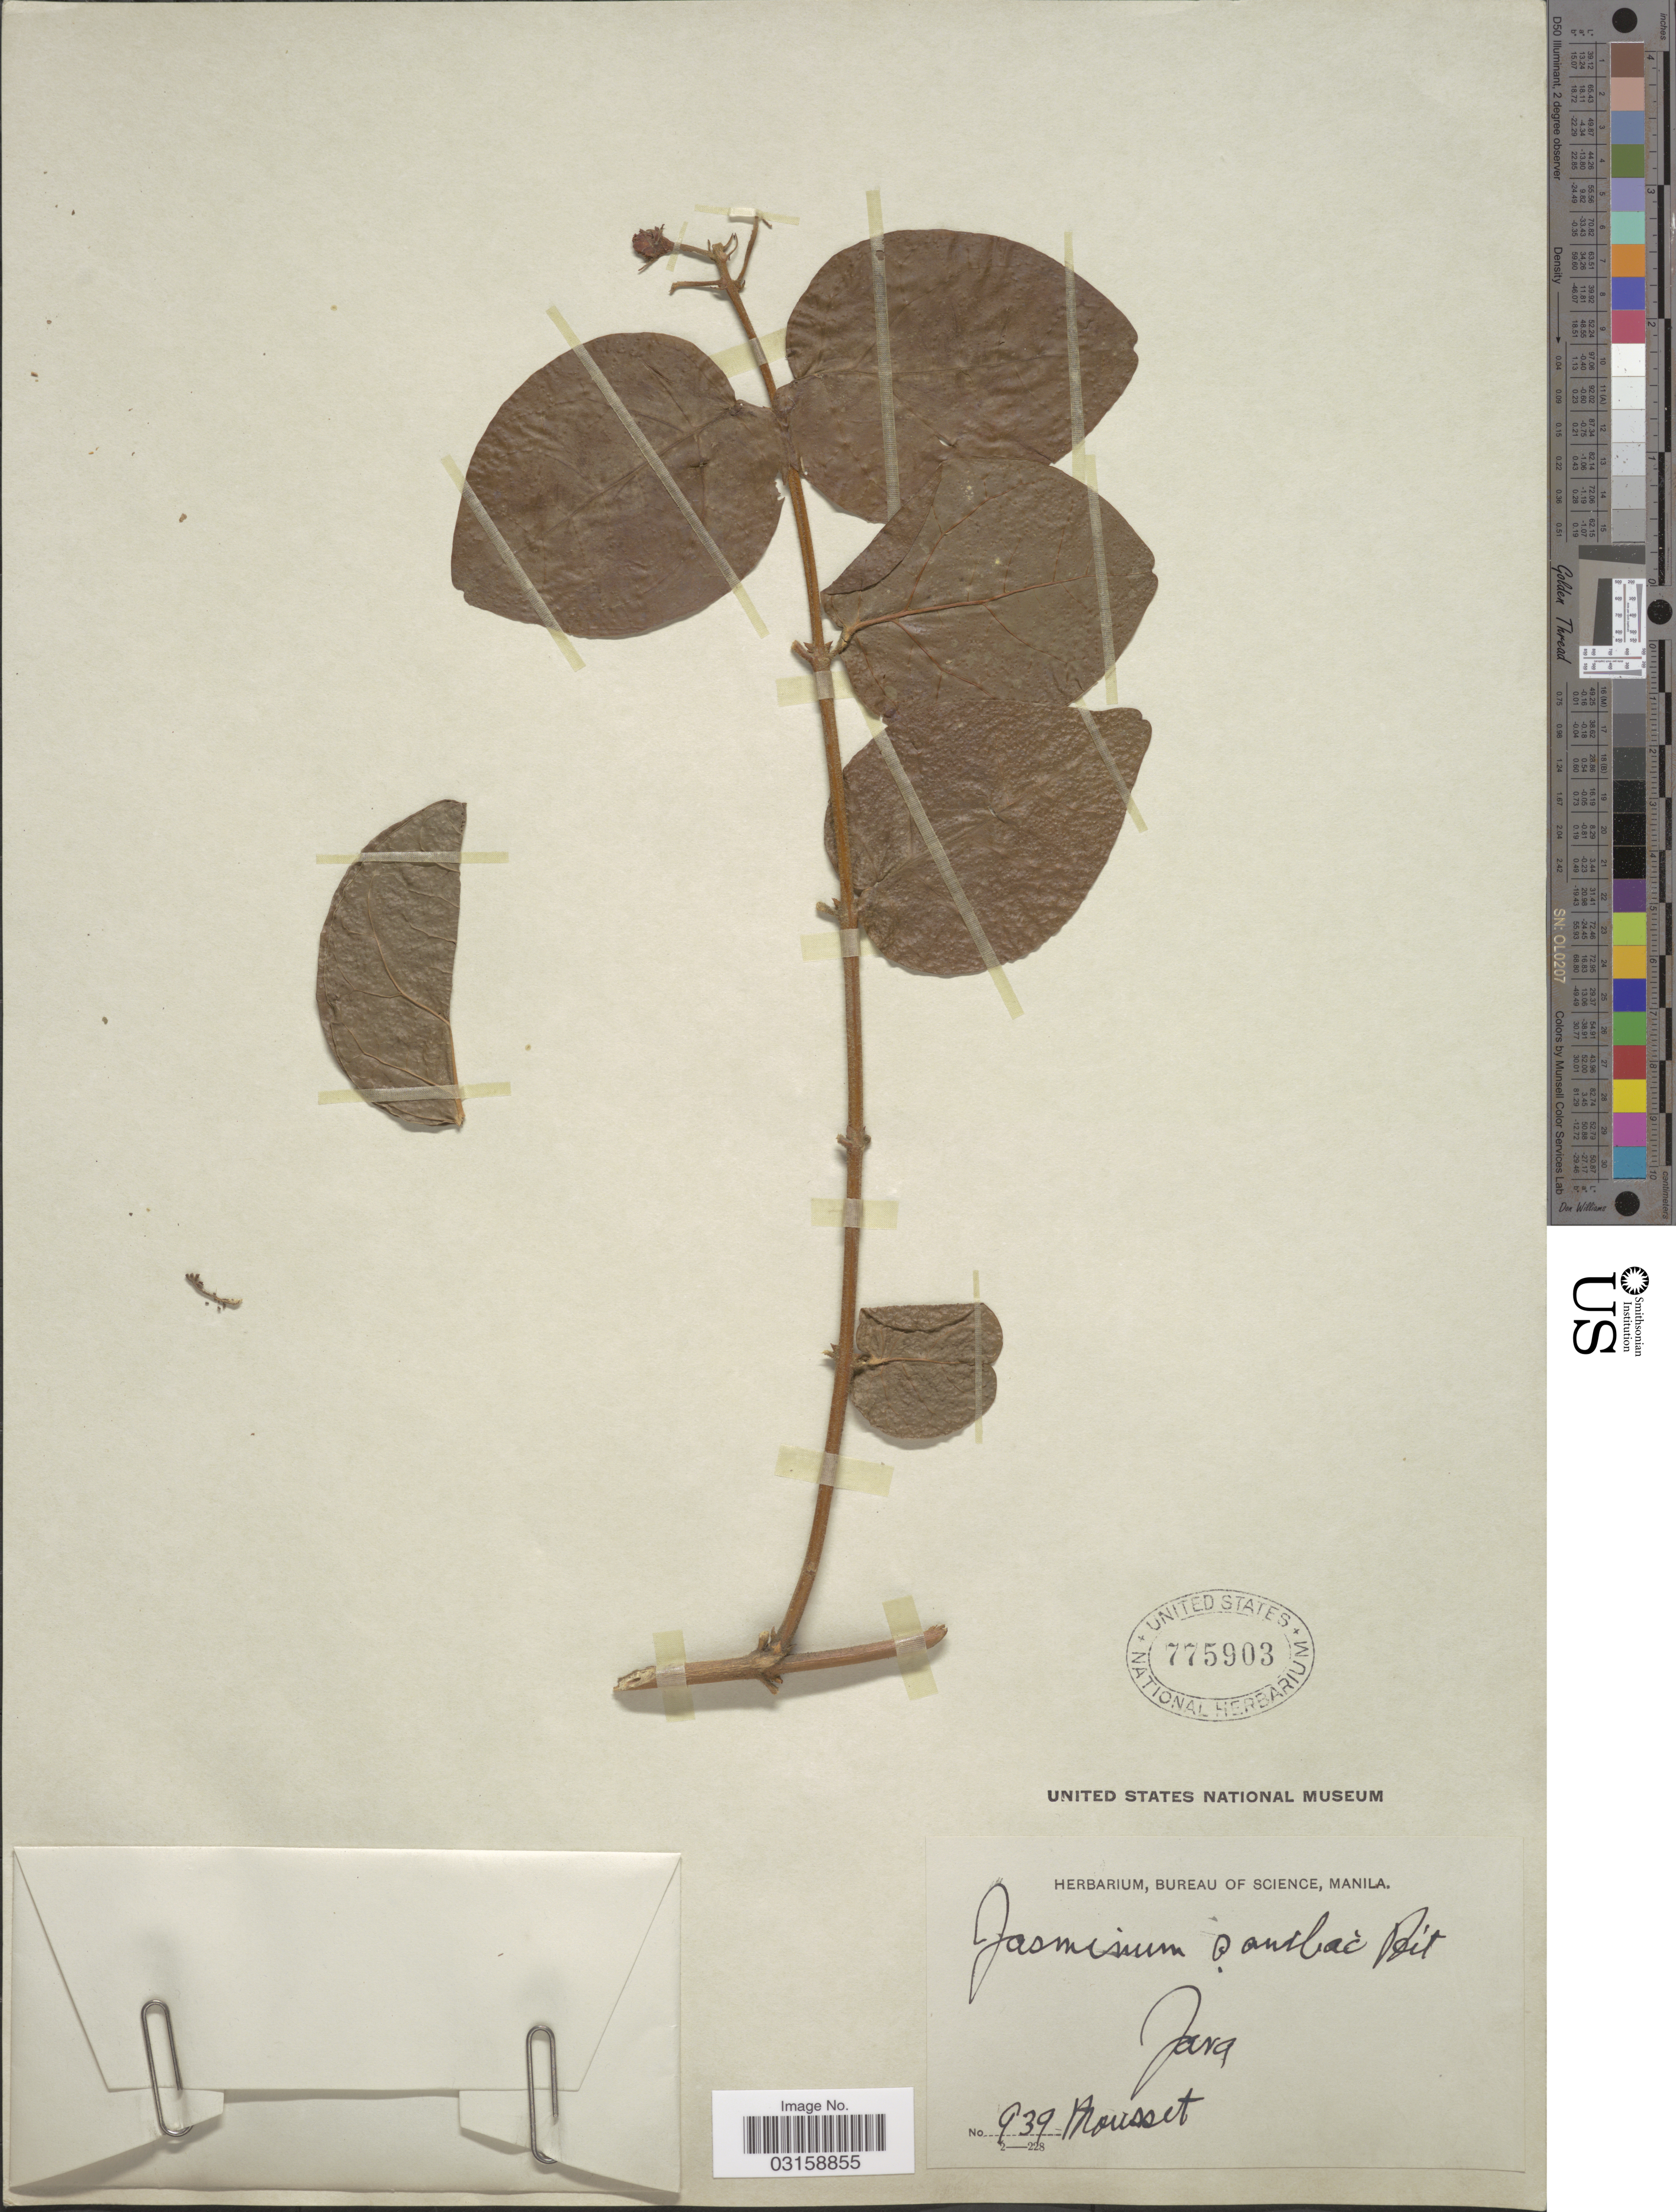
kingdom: Plantae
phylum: Tracheophyta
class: Magnoliopsida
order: Lamiales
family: Oleaceae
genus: Jasminum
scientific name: Jasminum sambac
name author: (L.) Aiton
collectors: Mousset, --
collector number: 939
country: Indonesia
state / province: Java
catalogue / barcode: US 775903